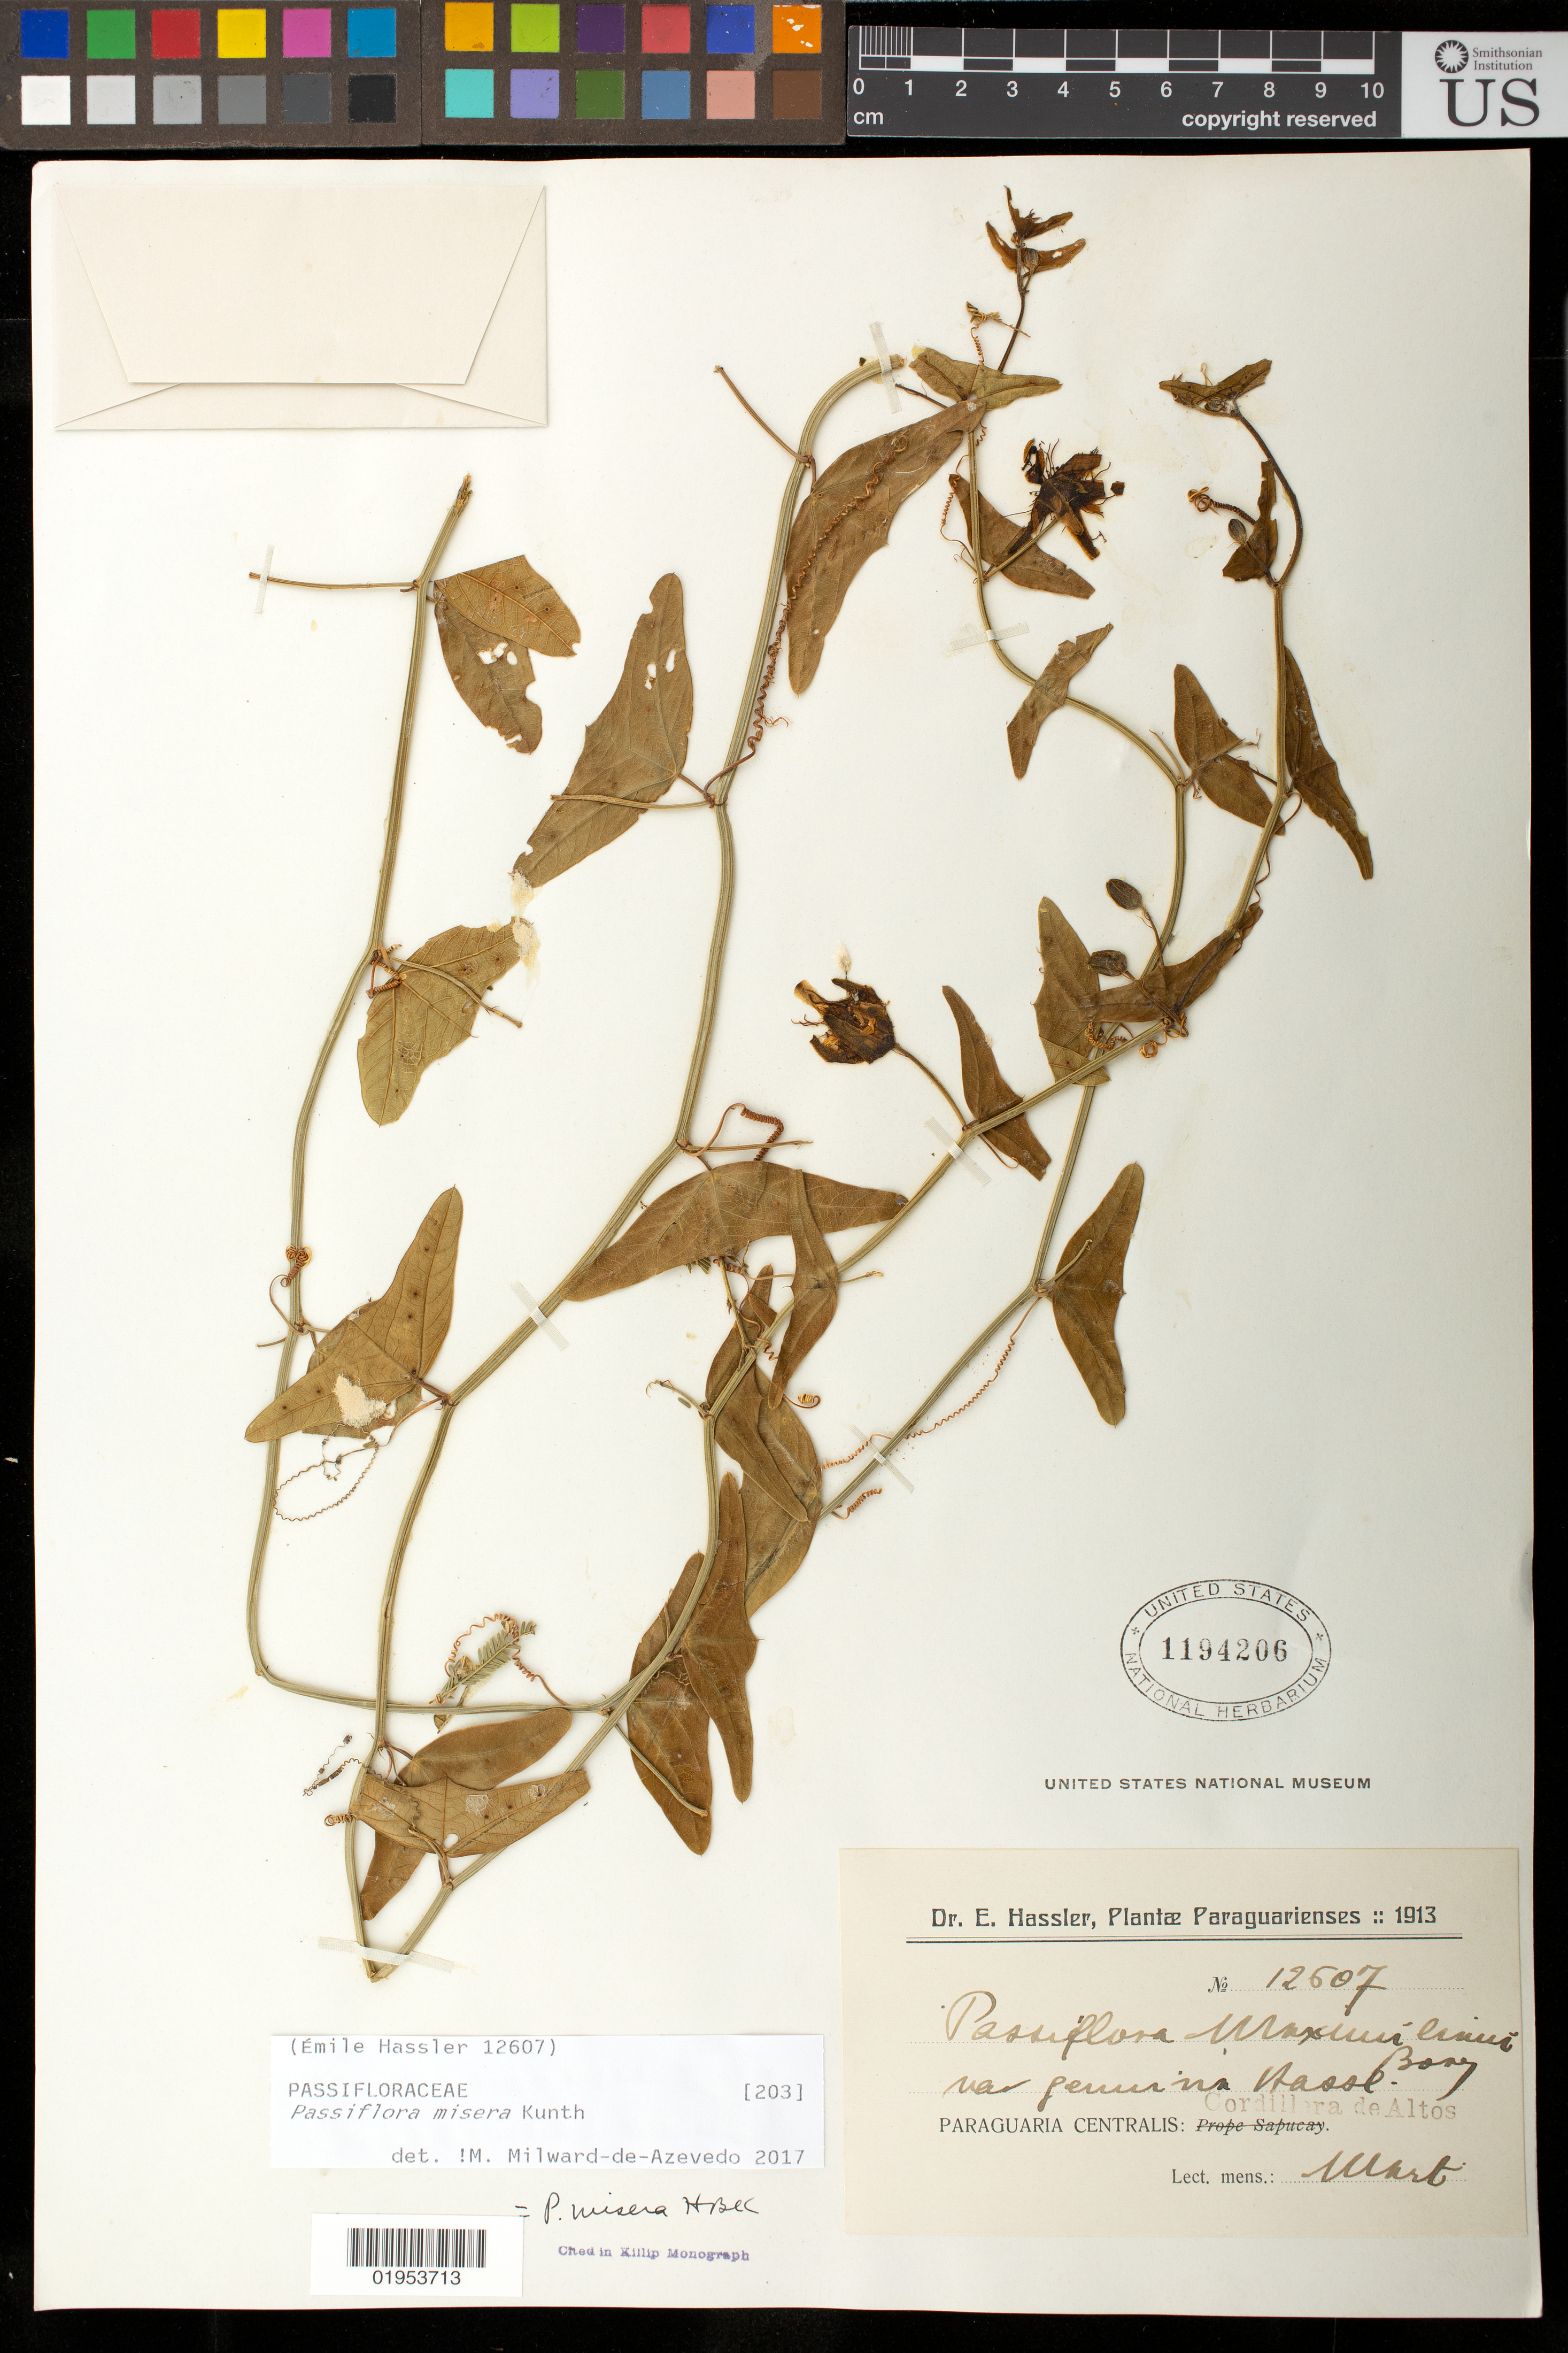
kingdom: Plantae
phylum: Tracheophyta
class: Magnoliopsida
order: Malpighiales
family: Passifloraceae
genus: Passiflora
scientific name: Passiflora misera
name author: Kunth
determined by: Azevedo, M. A. Milward de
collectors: E. Hassler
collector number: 12507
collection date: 1913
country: Paraguay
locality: Cordillera de Altos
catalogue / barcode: US 1194206